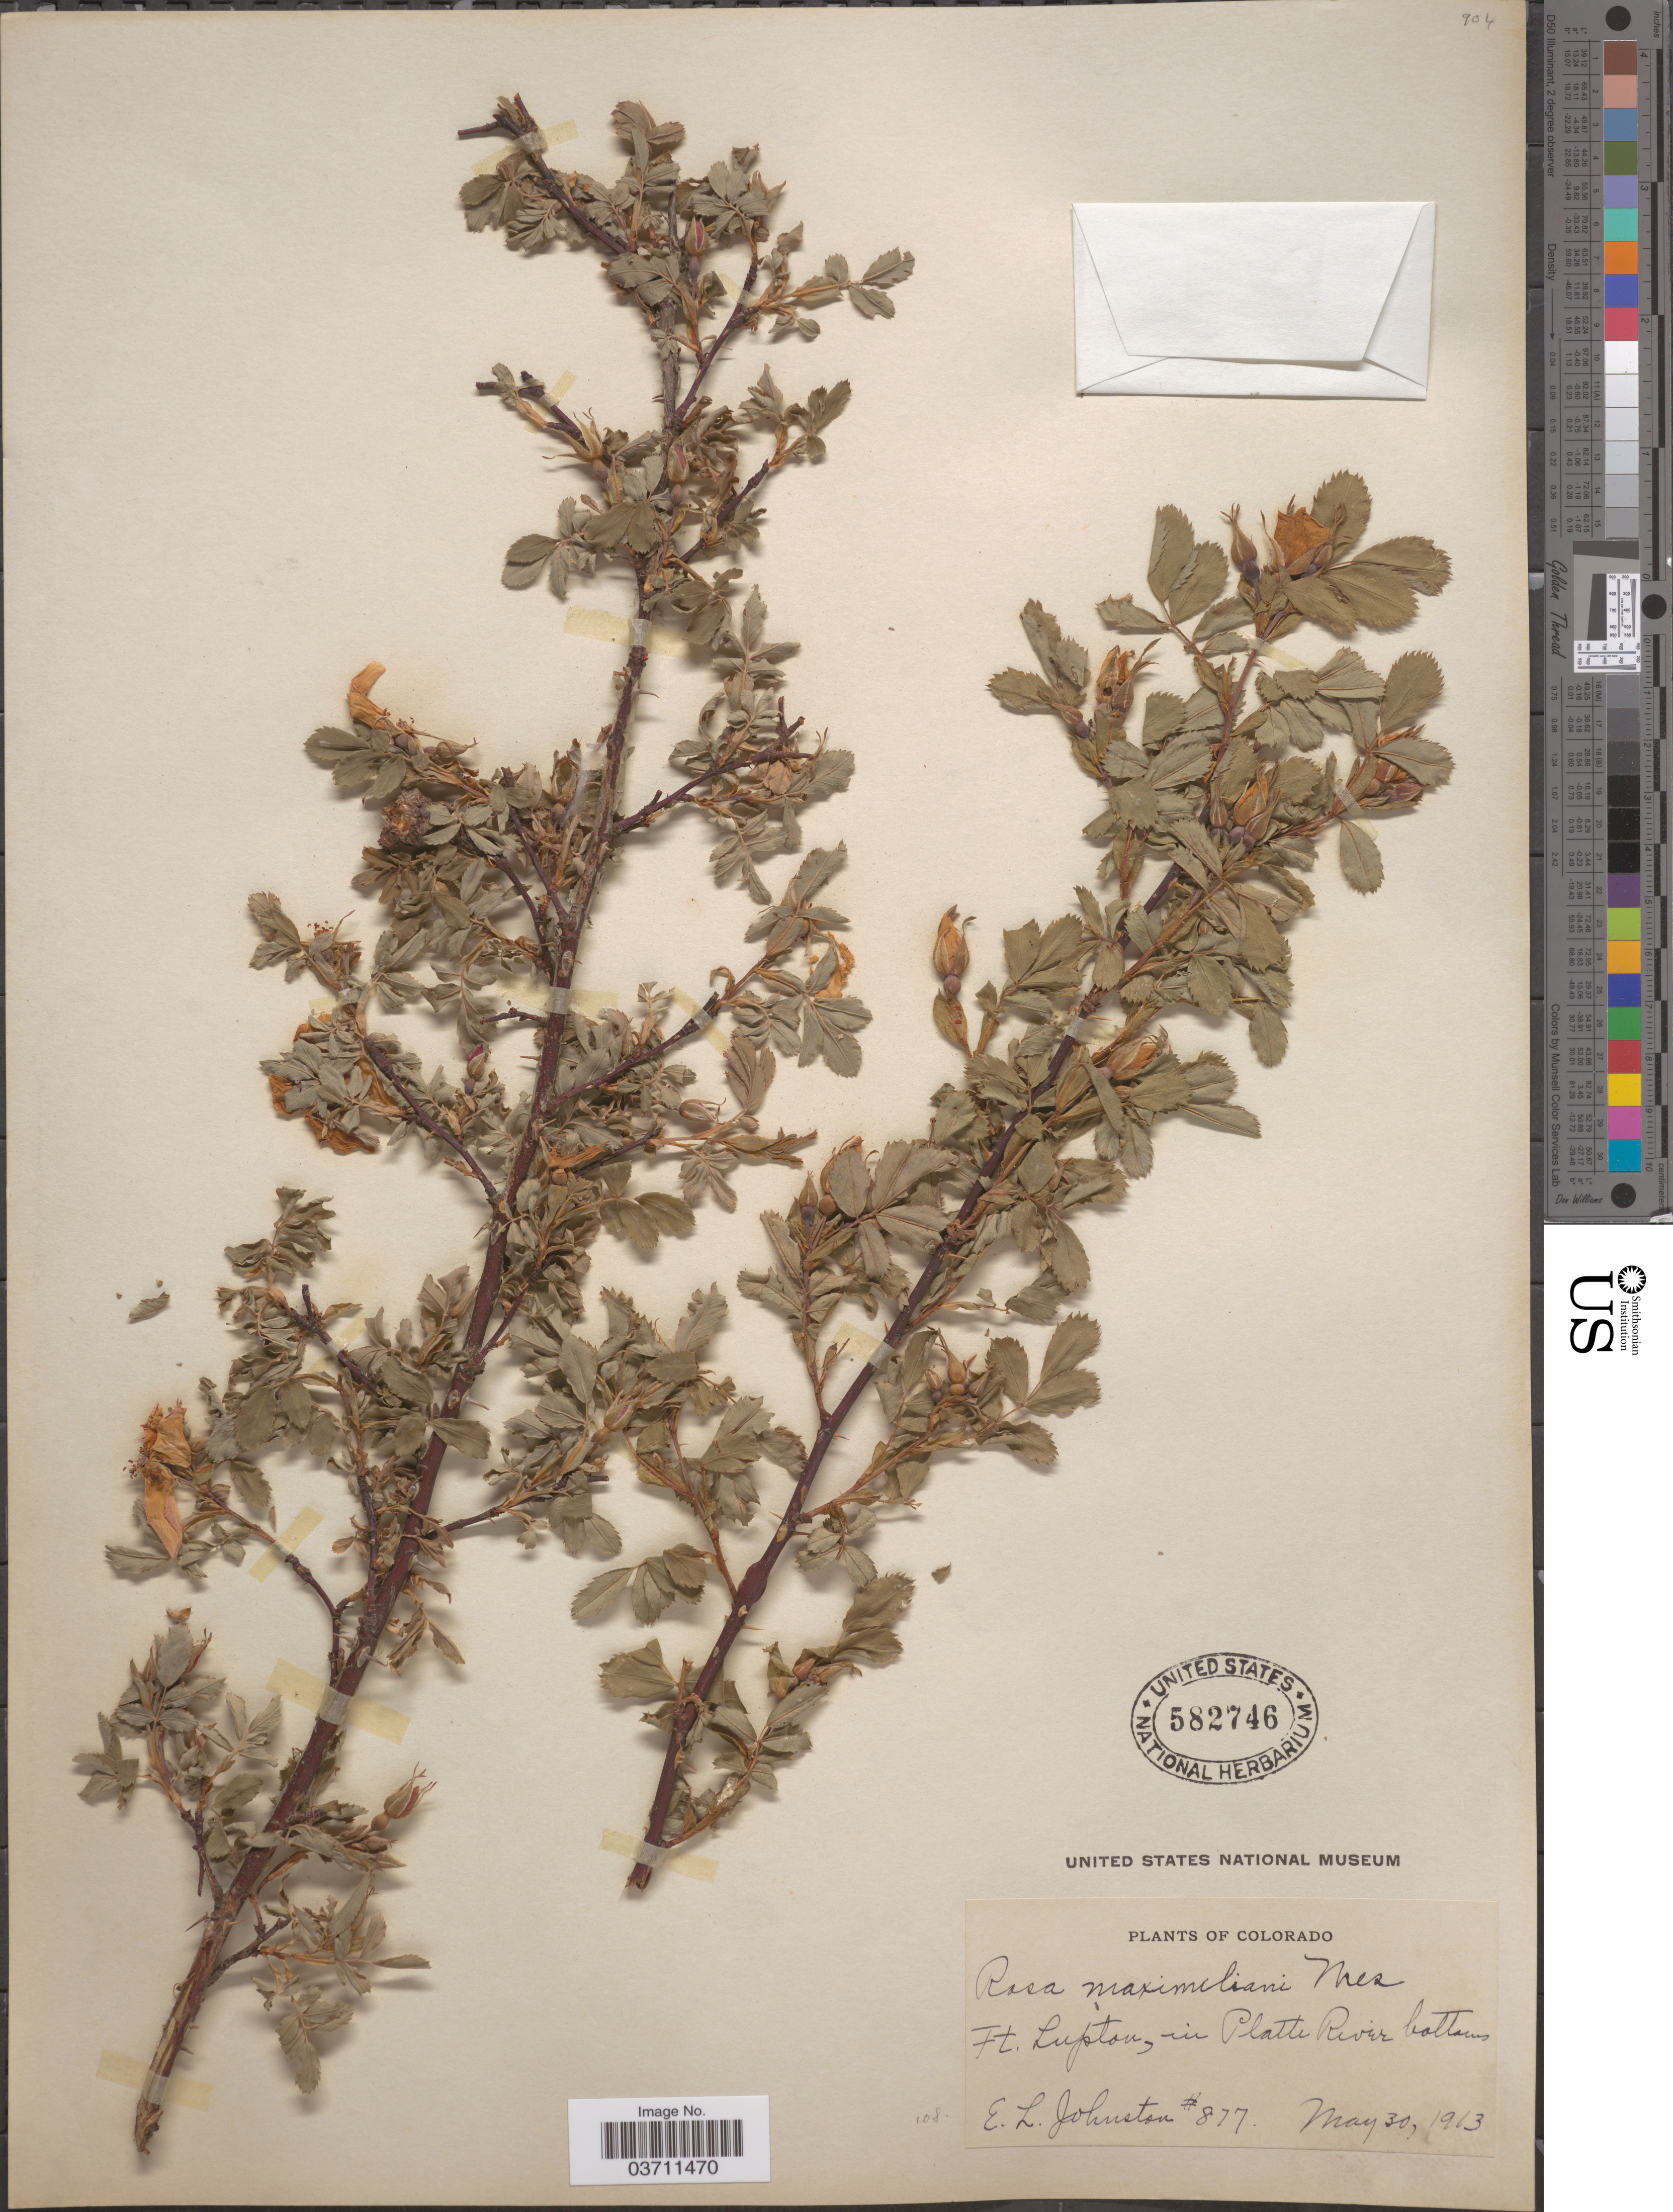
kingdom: Plantae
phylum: Tracheophyta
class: Magnoliopsida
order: Rosales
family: Rosaceae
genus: Rosa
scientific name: Rosa maximiliani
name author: Nees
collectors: E. L. Johnston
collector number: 877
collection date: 1913-05-30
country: United States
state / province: Colorado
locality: Ft. Lupston, in Platte River bottoms.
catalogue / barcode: US 582746